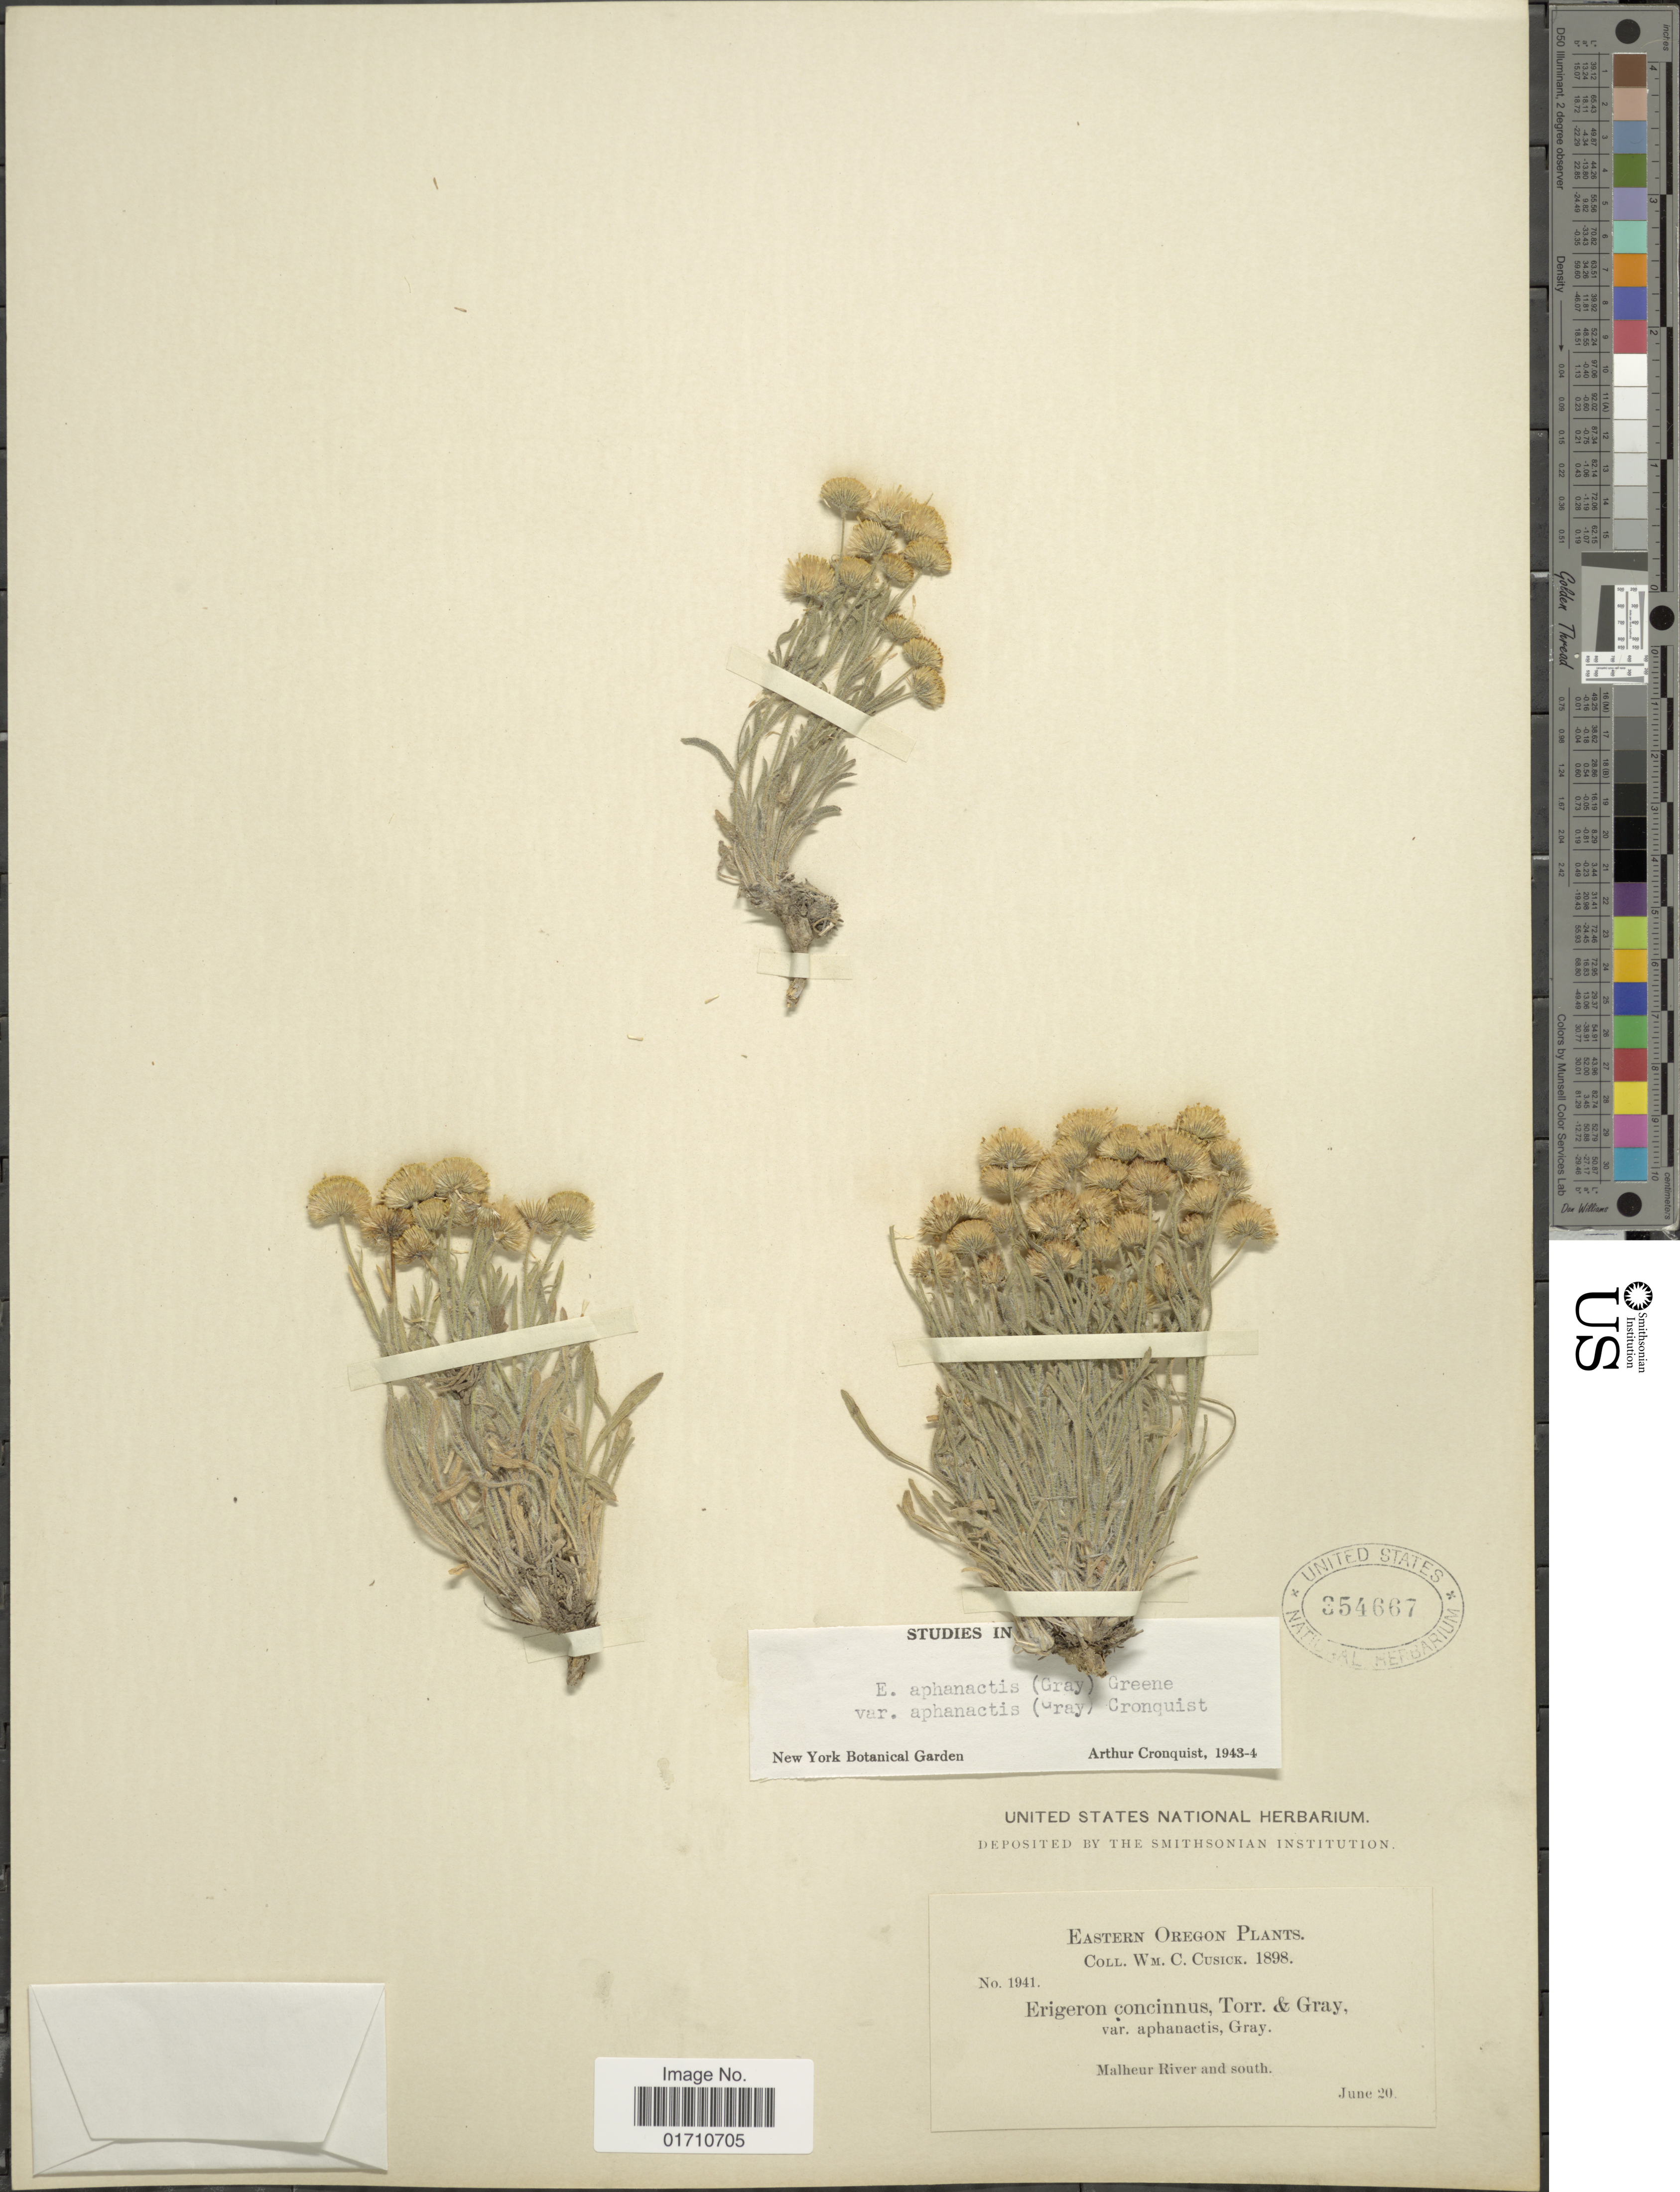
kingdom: Plantae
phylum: Tracheophyta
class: Magnoliopsida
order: Asterales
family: Asteraceae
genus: Erigeron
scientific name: Erigeron aphanactis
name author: (A. Gray) Greene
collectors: W. C. Cusick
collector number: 1941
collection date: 1898-06-20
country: United States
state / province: Oregon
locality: Eastern Oregon, Malheur River and south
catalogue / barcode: US 354667